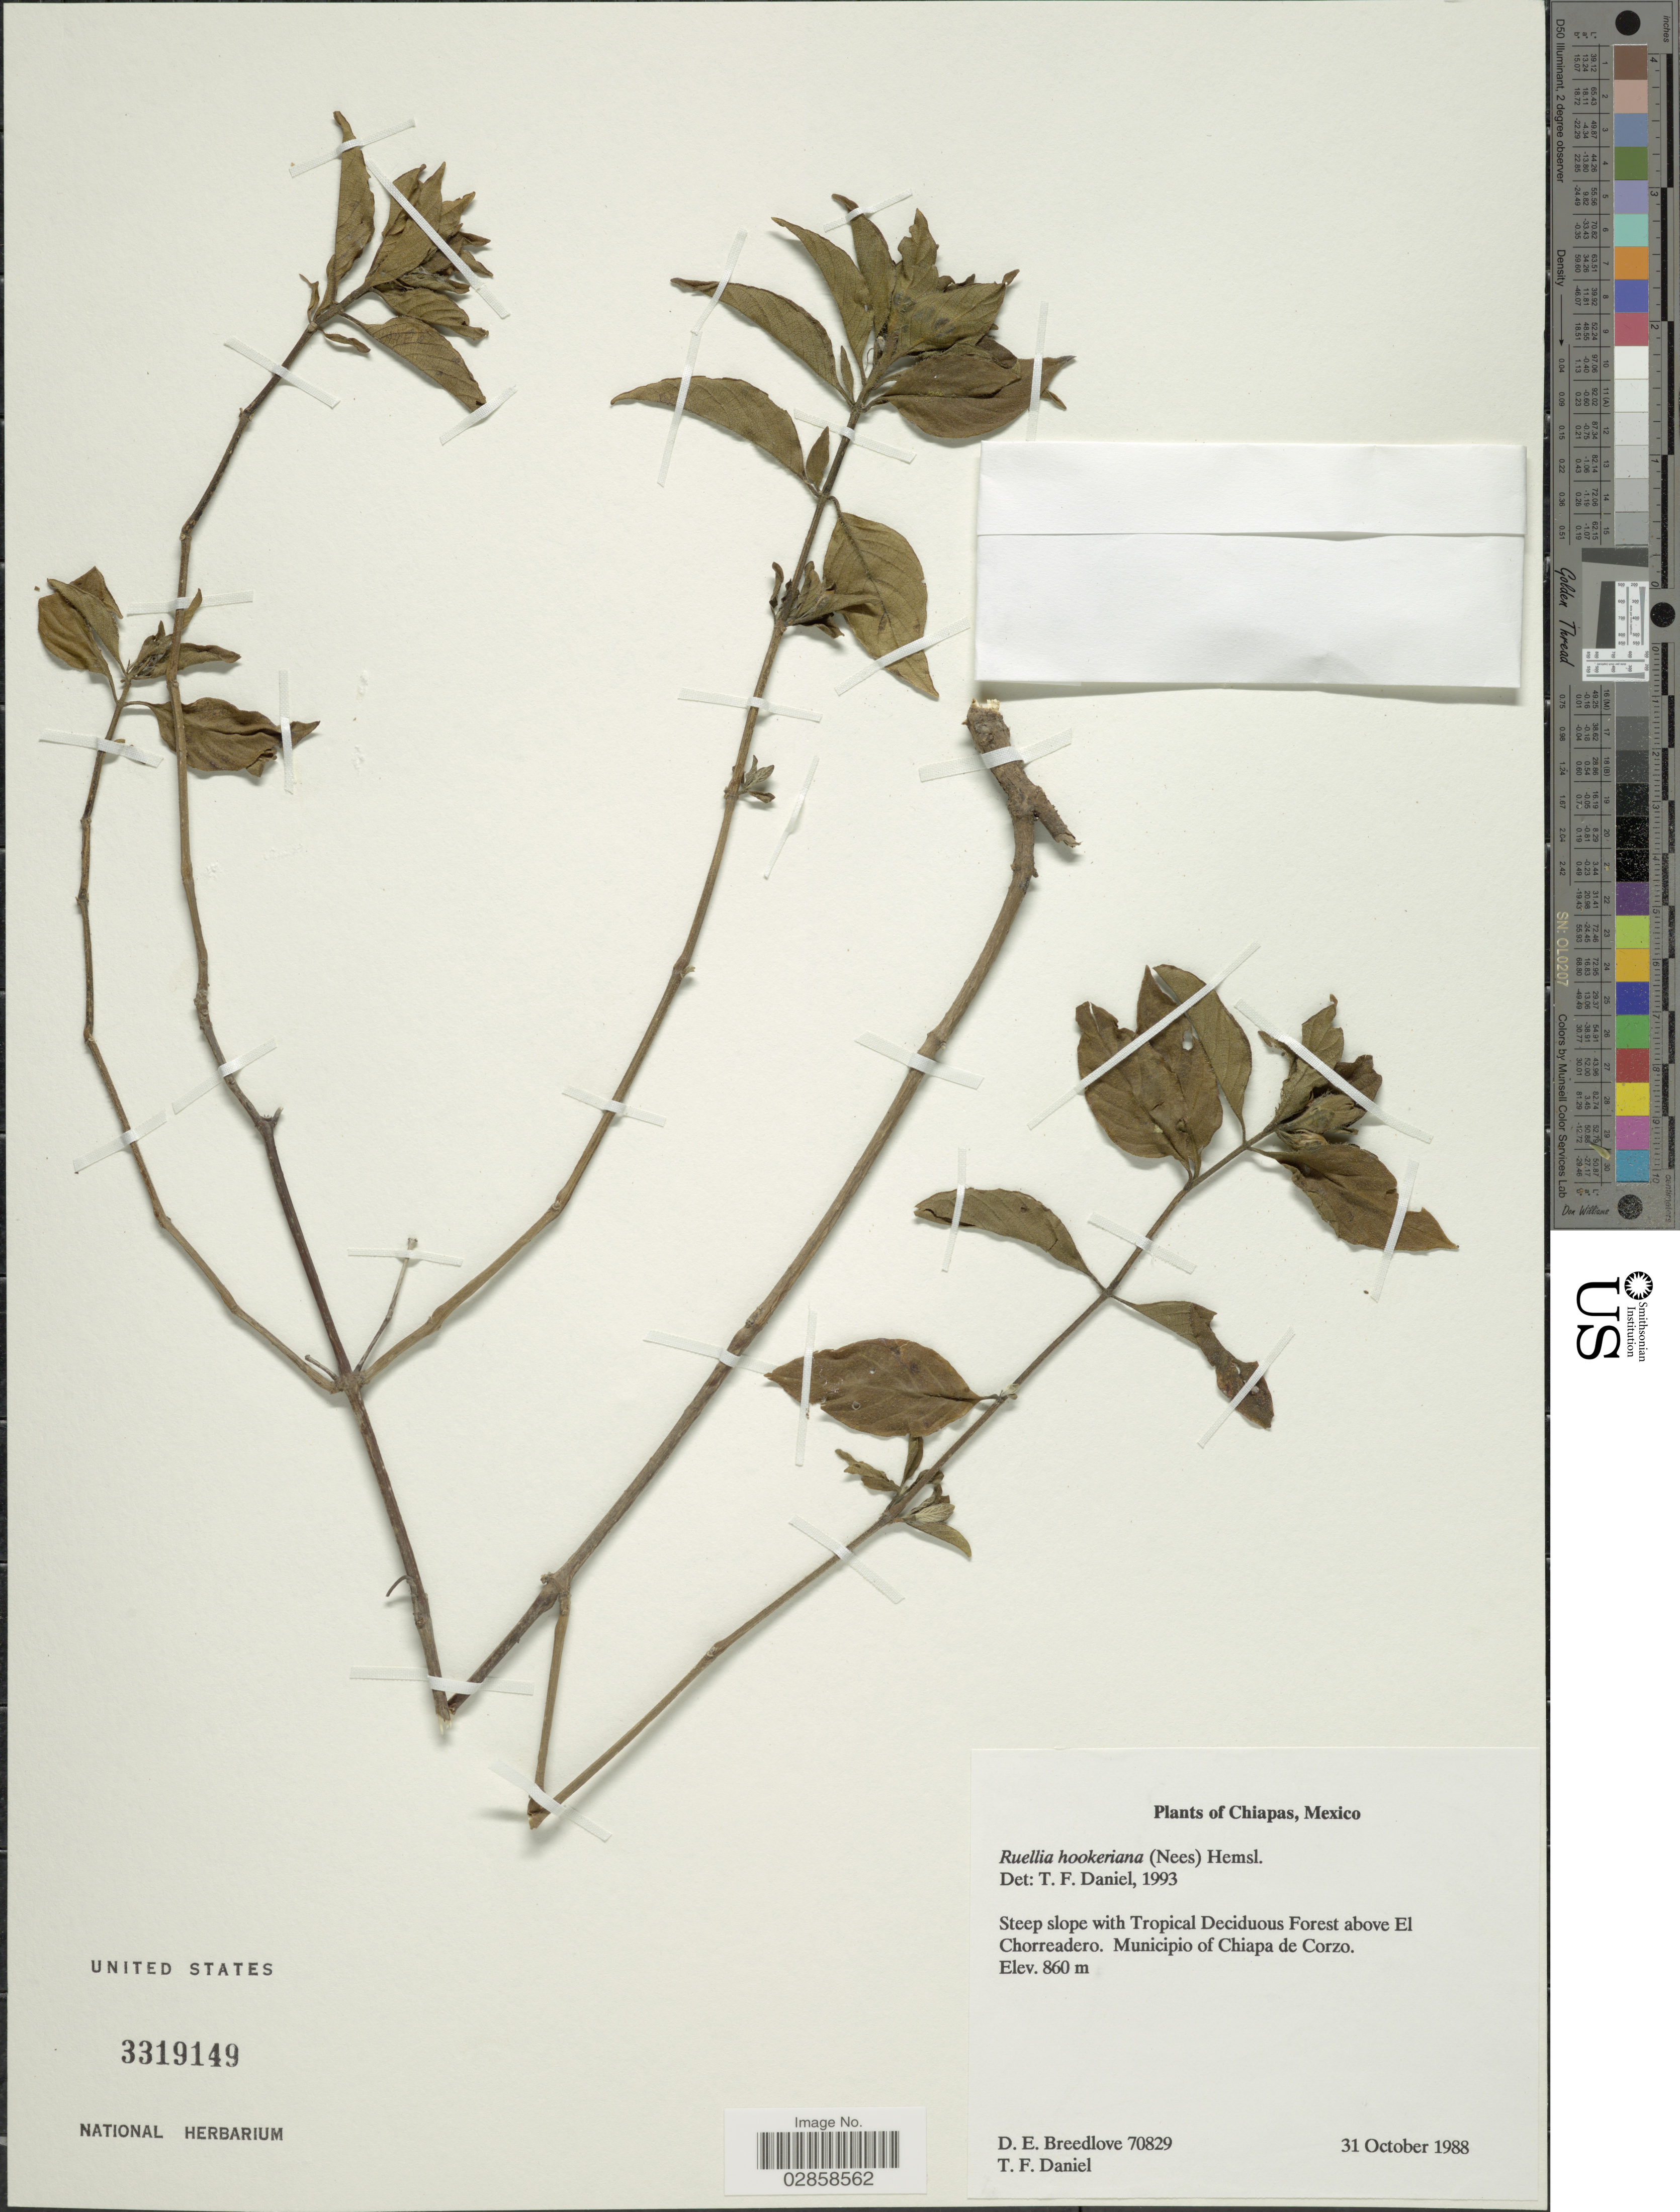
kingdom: Plantae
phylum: Tracheophyta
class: Magnoliopsida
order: Lamiales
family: Acanthaceae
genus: Ruellia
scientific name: Ruellia hookeriana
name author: (Nees) Hemsl.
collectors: D. E. Breedlove & T. F. Daniel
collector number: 70829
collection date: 1988-10-31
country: Mexico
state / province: Chiapas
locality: Above El Chorreadero. Municipio of Chiapa de Corzo.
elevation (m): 860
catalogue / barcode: US 3319149